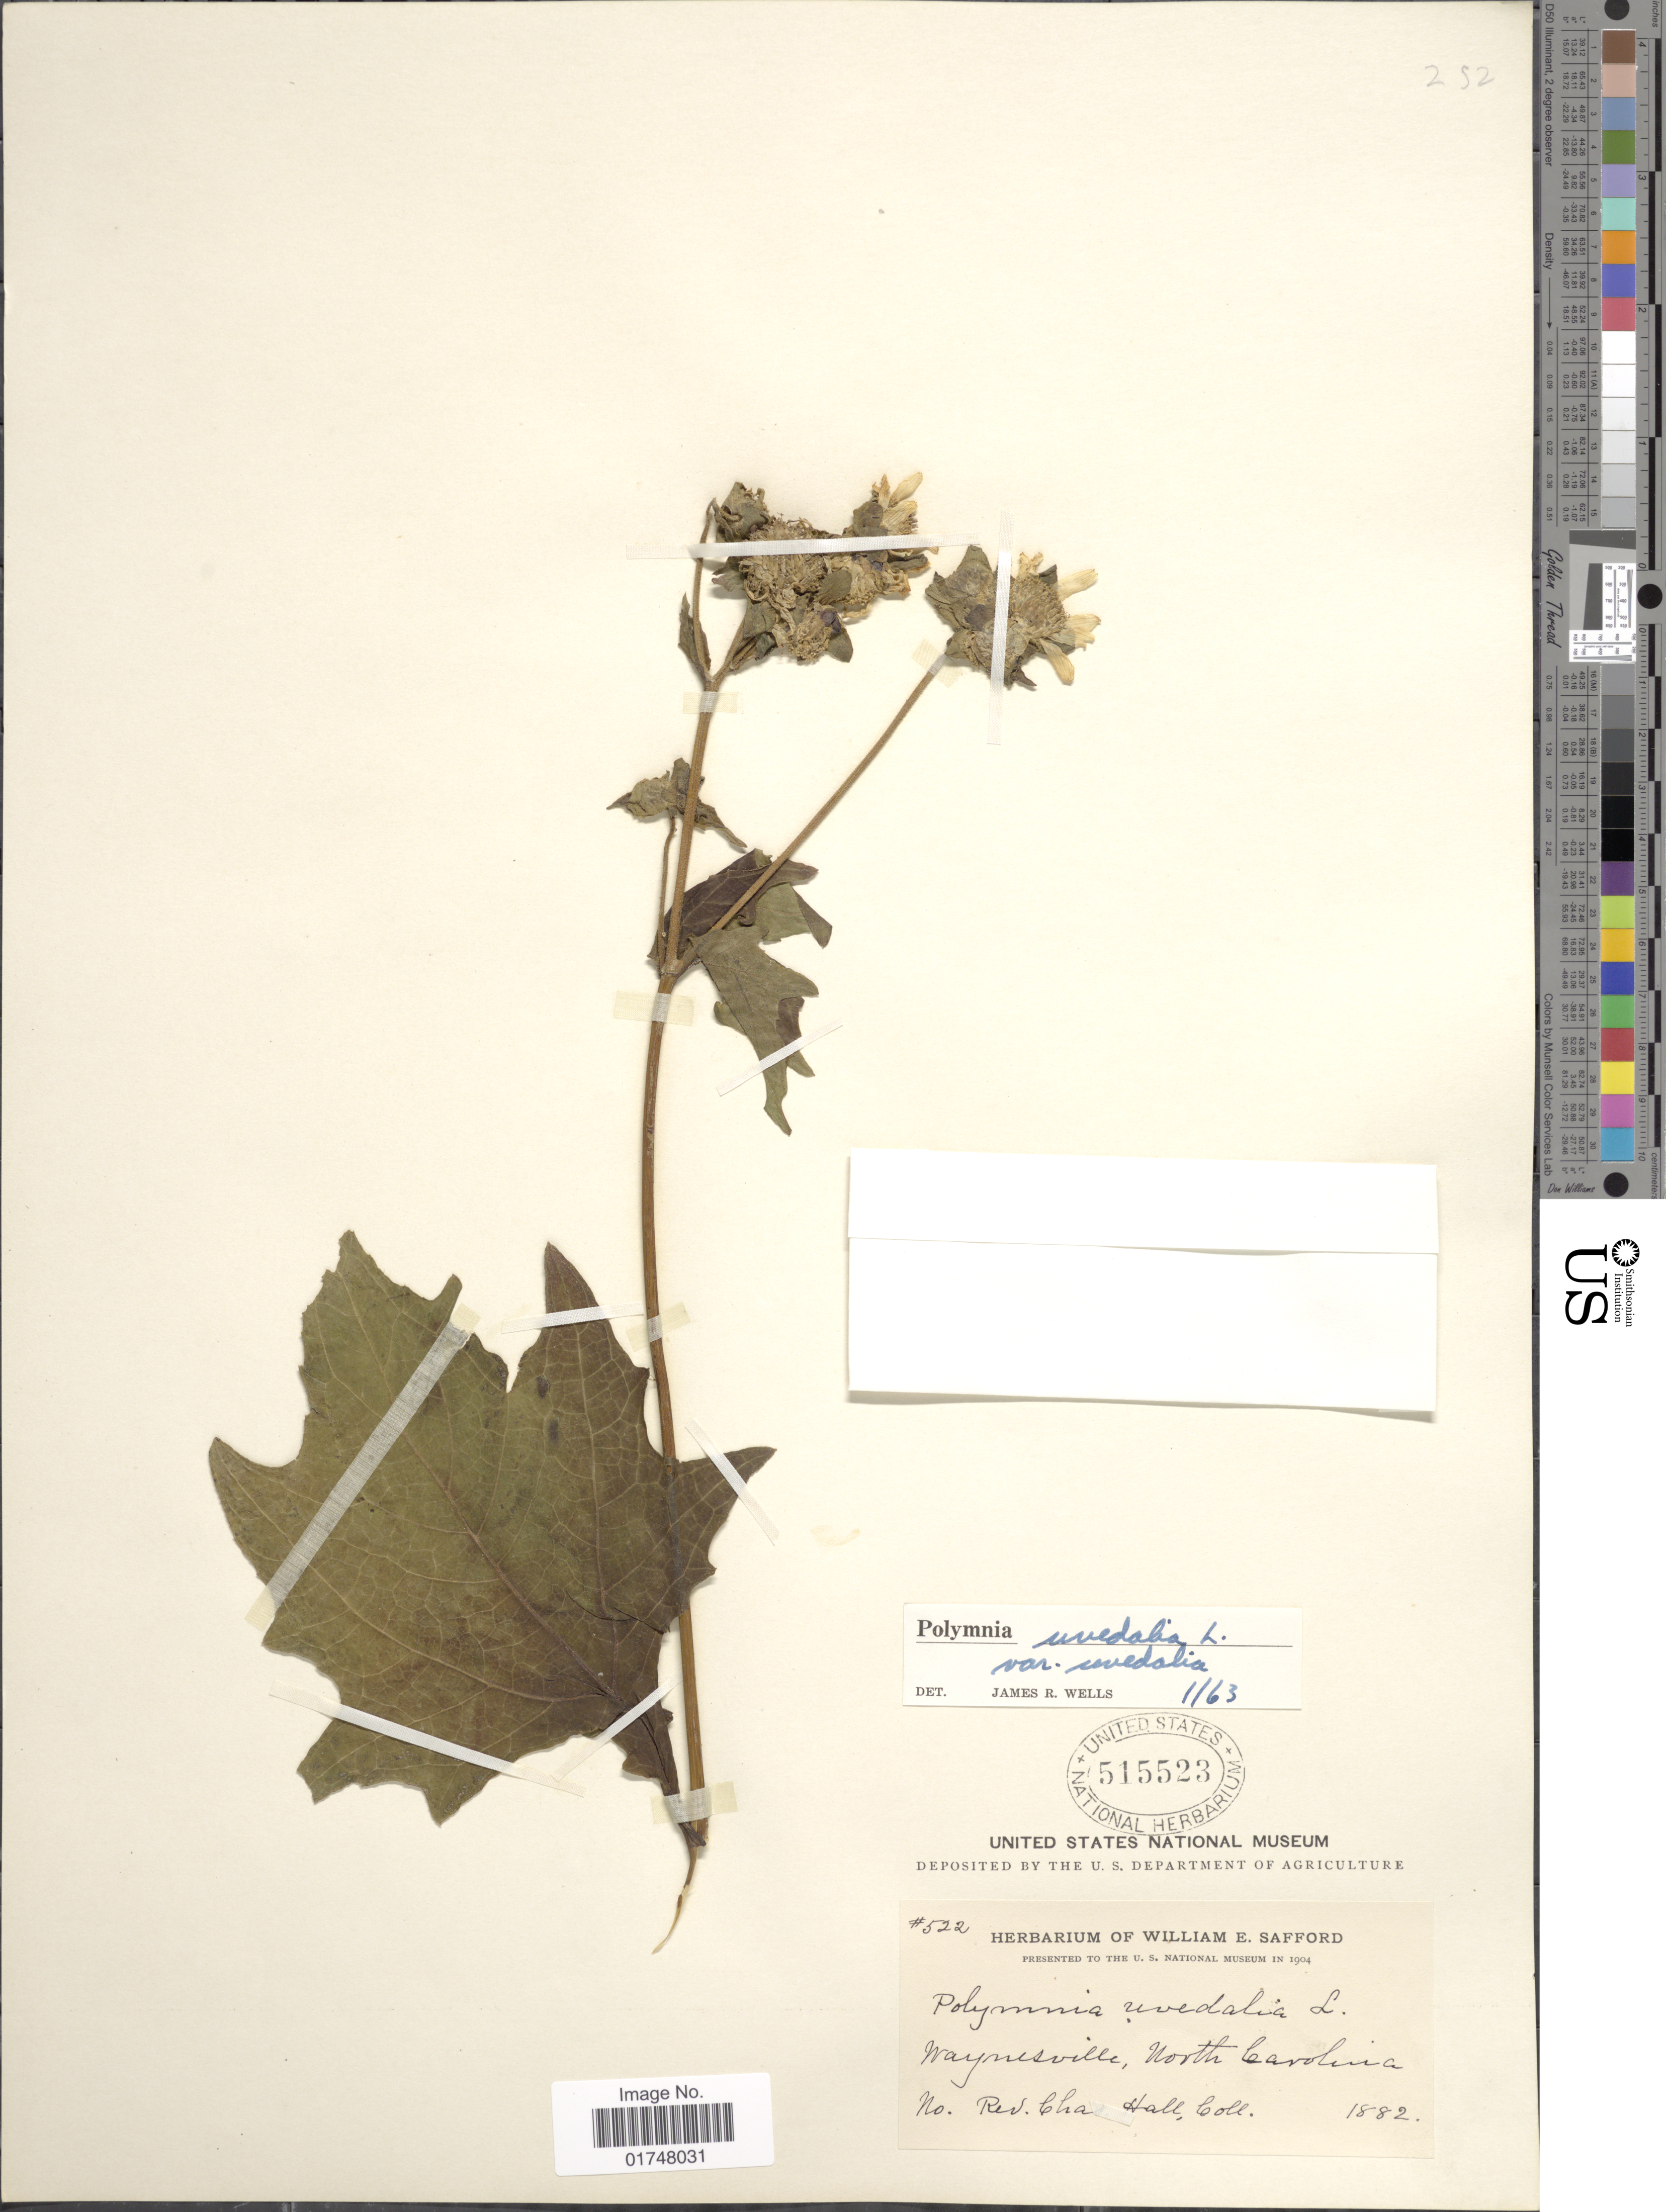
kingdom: Plantae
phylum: Tracheophyta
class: Magnoliopsida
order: Asterales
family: Asteraceae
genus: Smallanthus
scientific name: Smallanthus uvedalia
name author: (L.) Mack. ex Mack.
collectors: C. Hall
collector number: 522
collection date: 1882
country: United States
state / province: North Carolina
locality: Waynesville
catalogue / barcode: US 515523